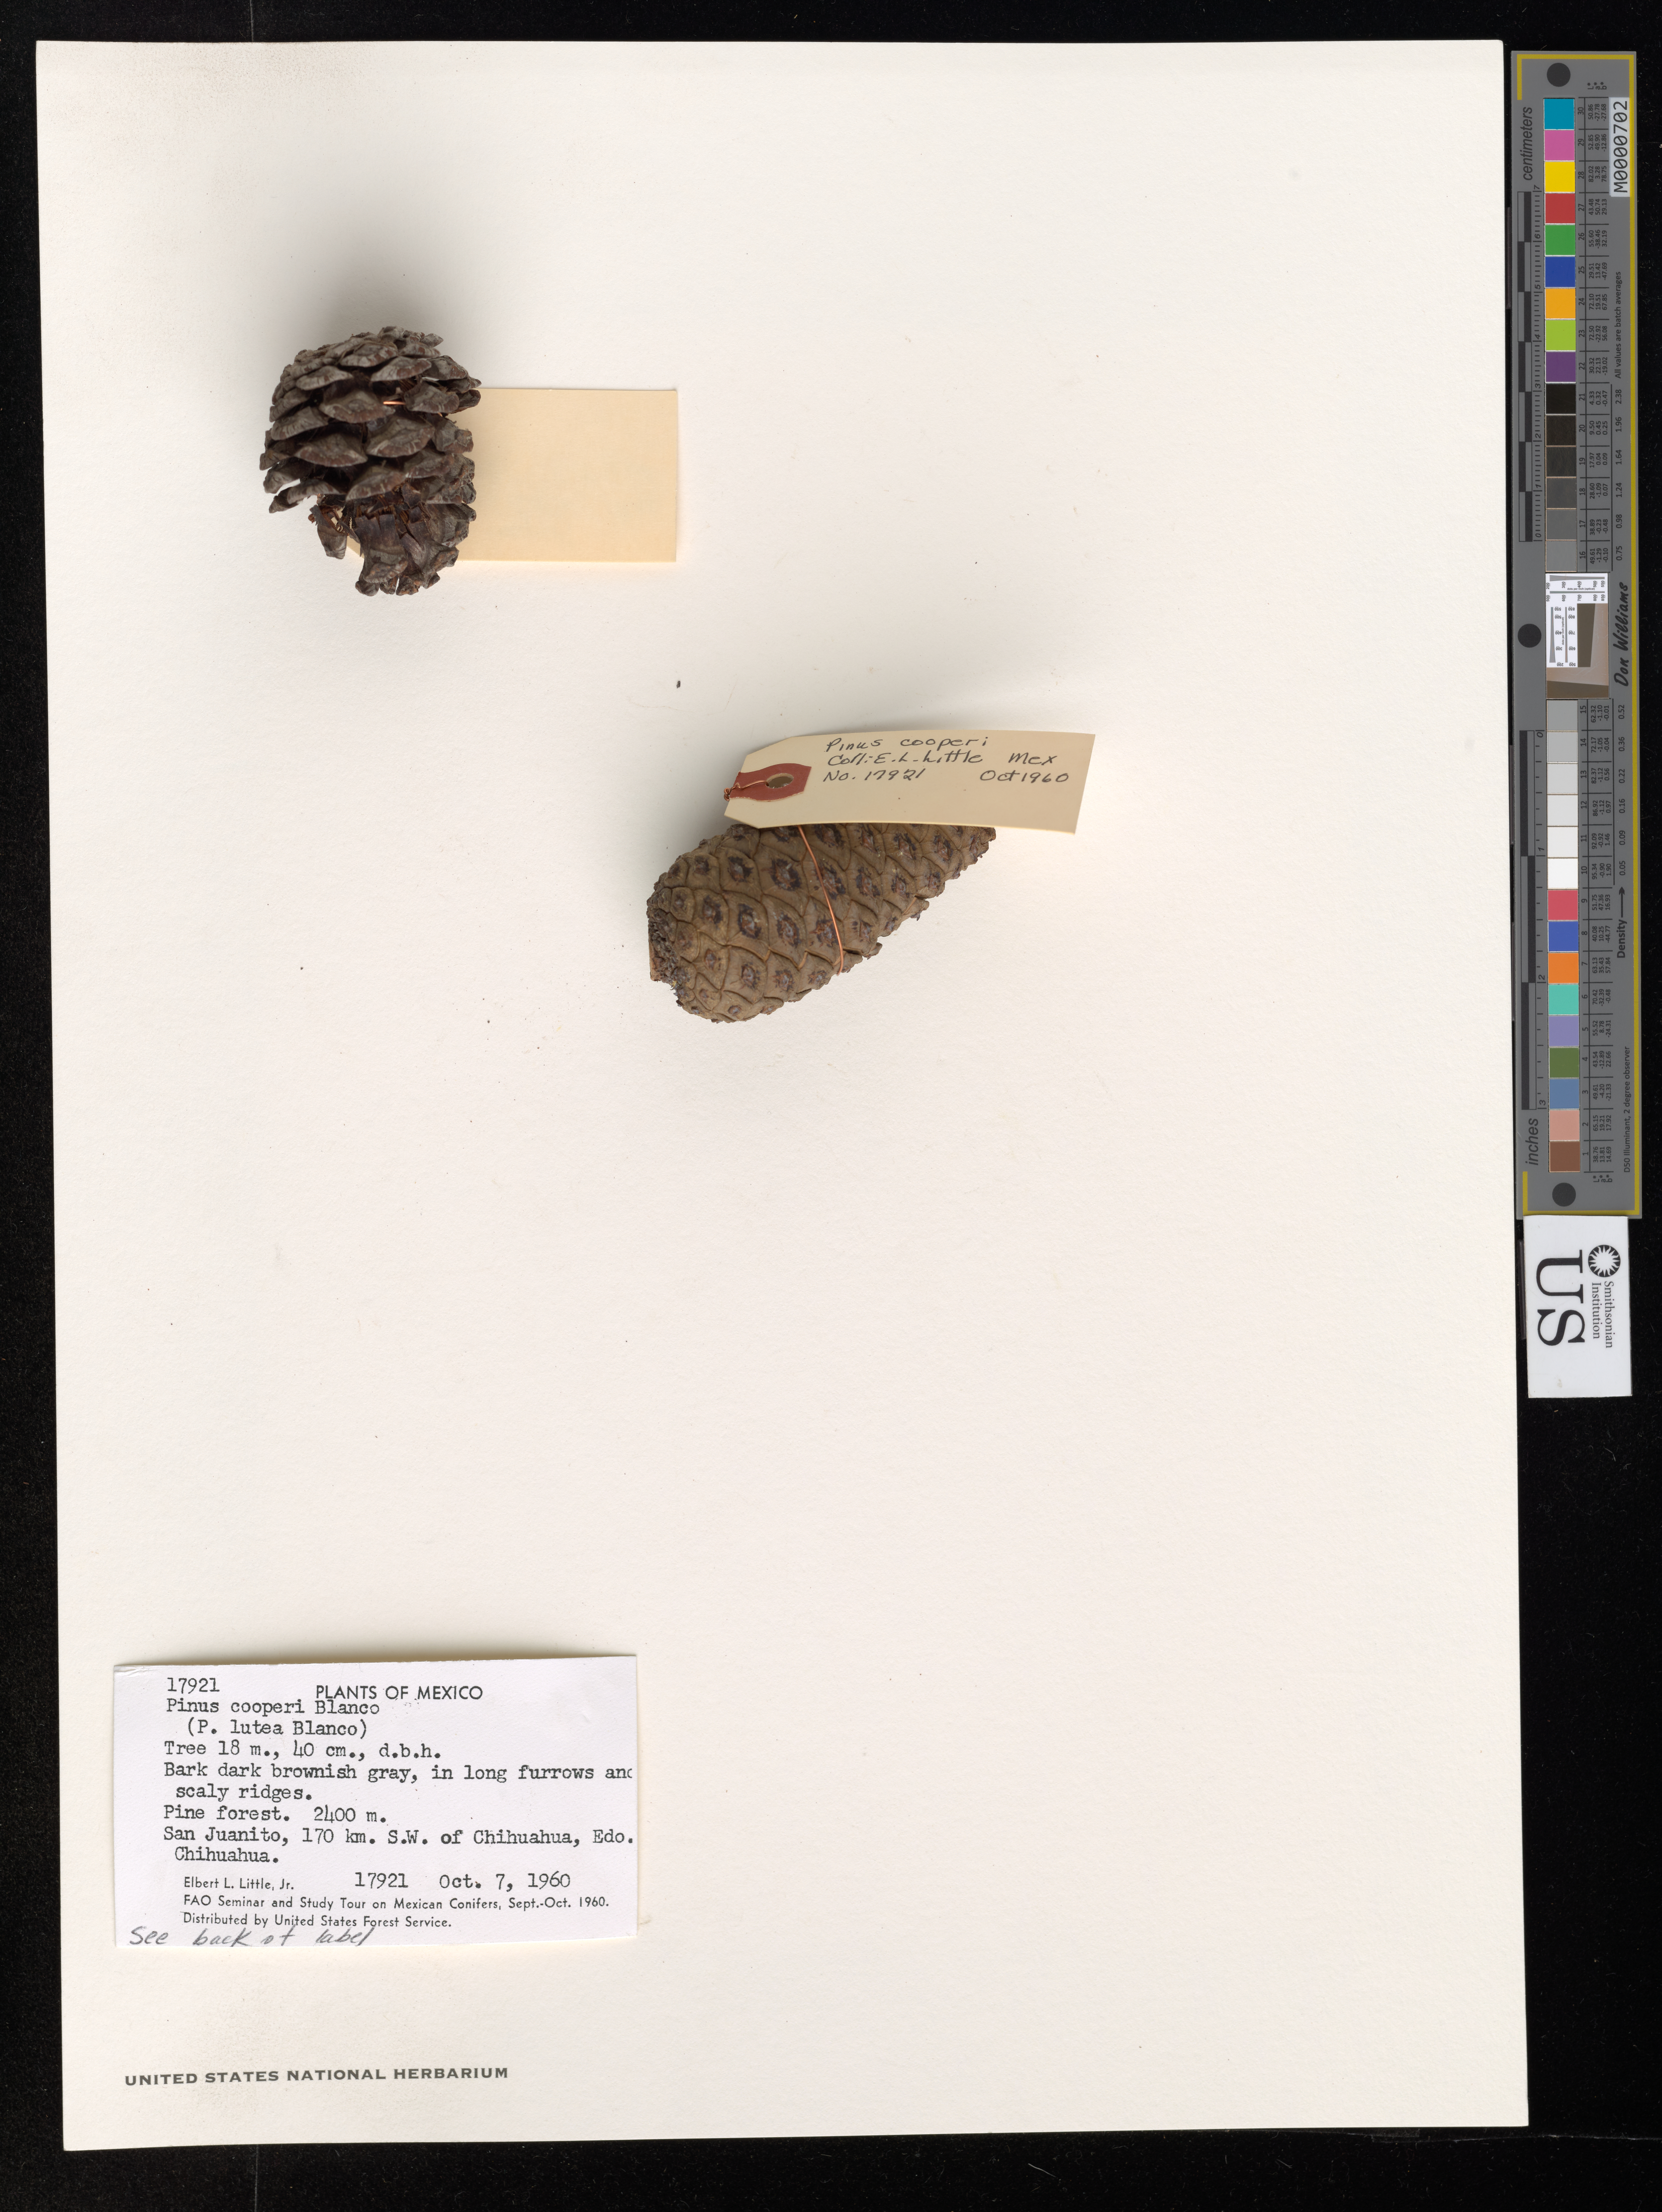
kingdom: Plantae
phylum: Tracheophyta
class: Pinopsida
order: Pinales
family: Pinaceae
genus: Pinus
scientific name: Pinus cooperi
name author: C.E. Blanco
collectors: E. L. Little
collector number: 17921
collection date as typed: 07 Oct 1960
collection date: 1960-10-07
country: Mexico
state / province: Chihuahua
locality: San Juanito, 170 km. SW of Chihuahua, Chihuahua.